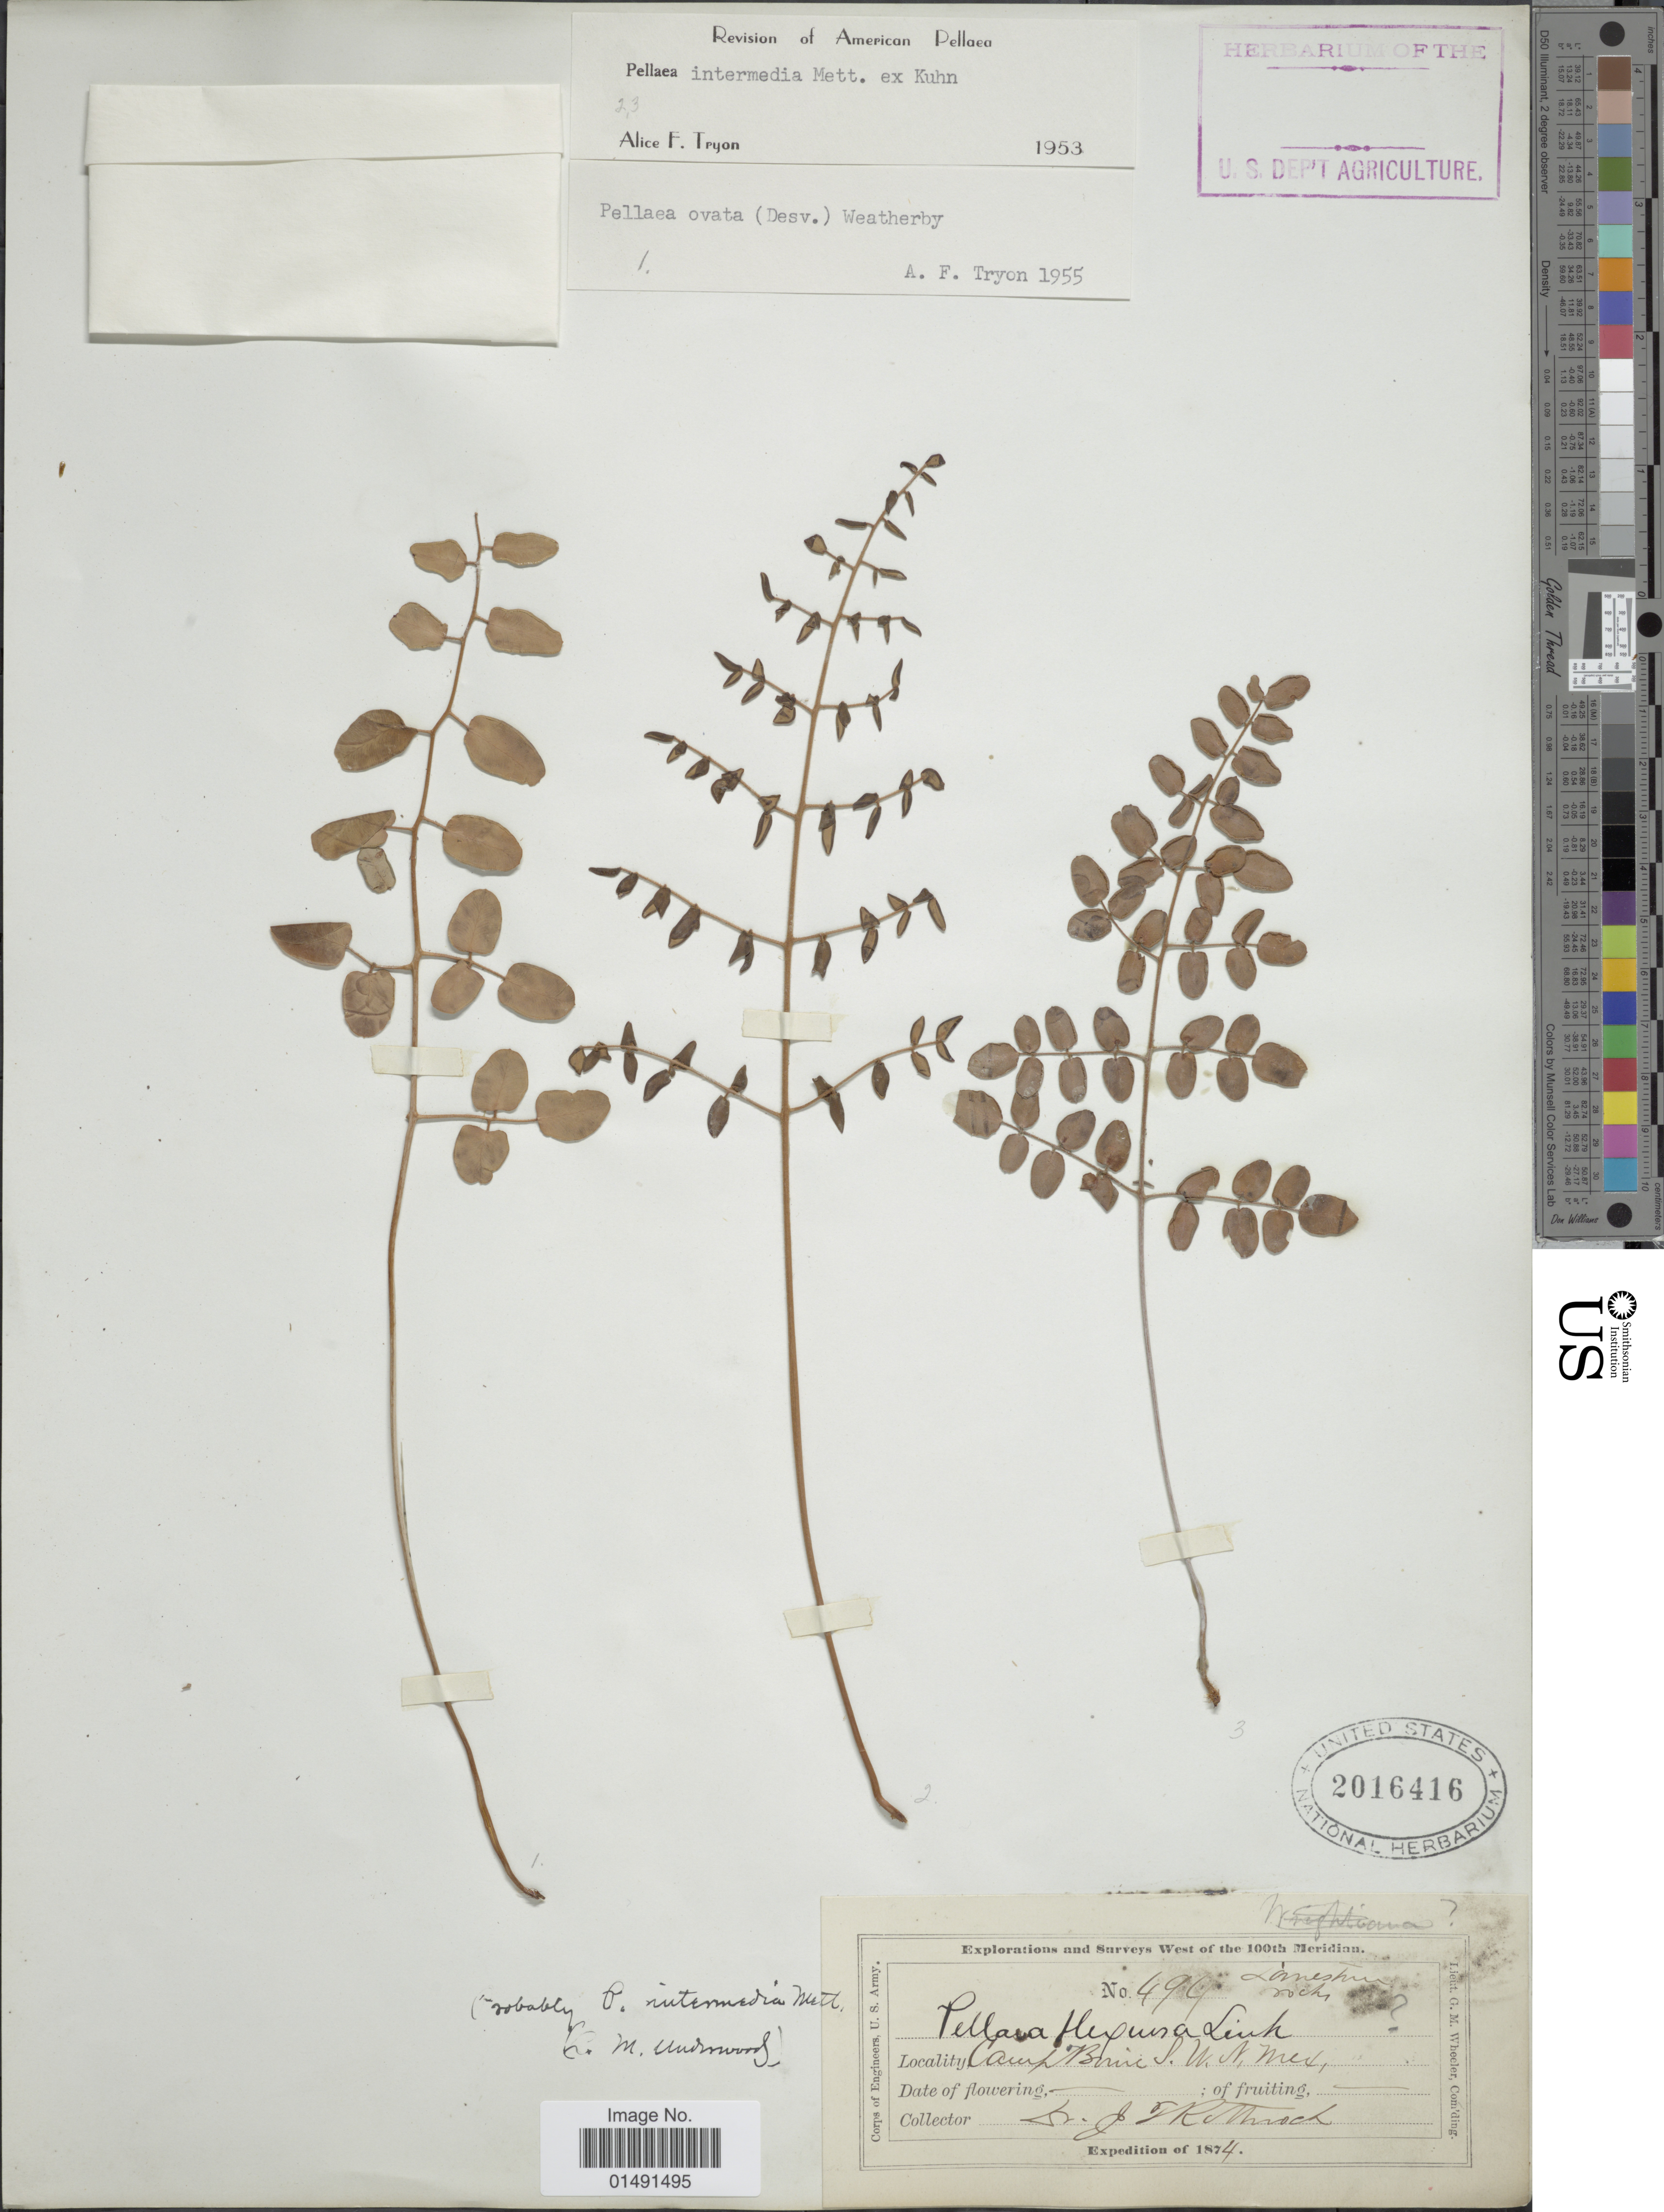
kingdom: Plantae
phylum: Tracheophyta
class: Polypodiopsida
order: Polypodiales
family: Pteridaceae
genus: Pellaea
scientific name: Pellaea intermedia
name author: Mett. ex Kuhn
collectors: J. T. Rothrock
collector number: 494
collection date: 1874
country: United States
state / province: New Mexico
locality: Camp Bruce, S.W.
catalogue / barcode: US 2016416